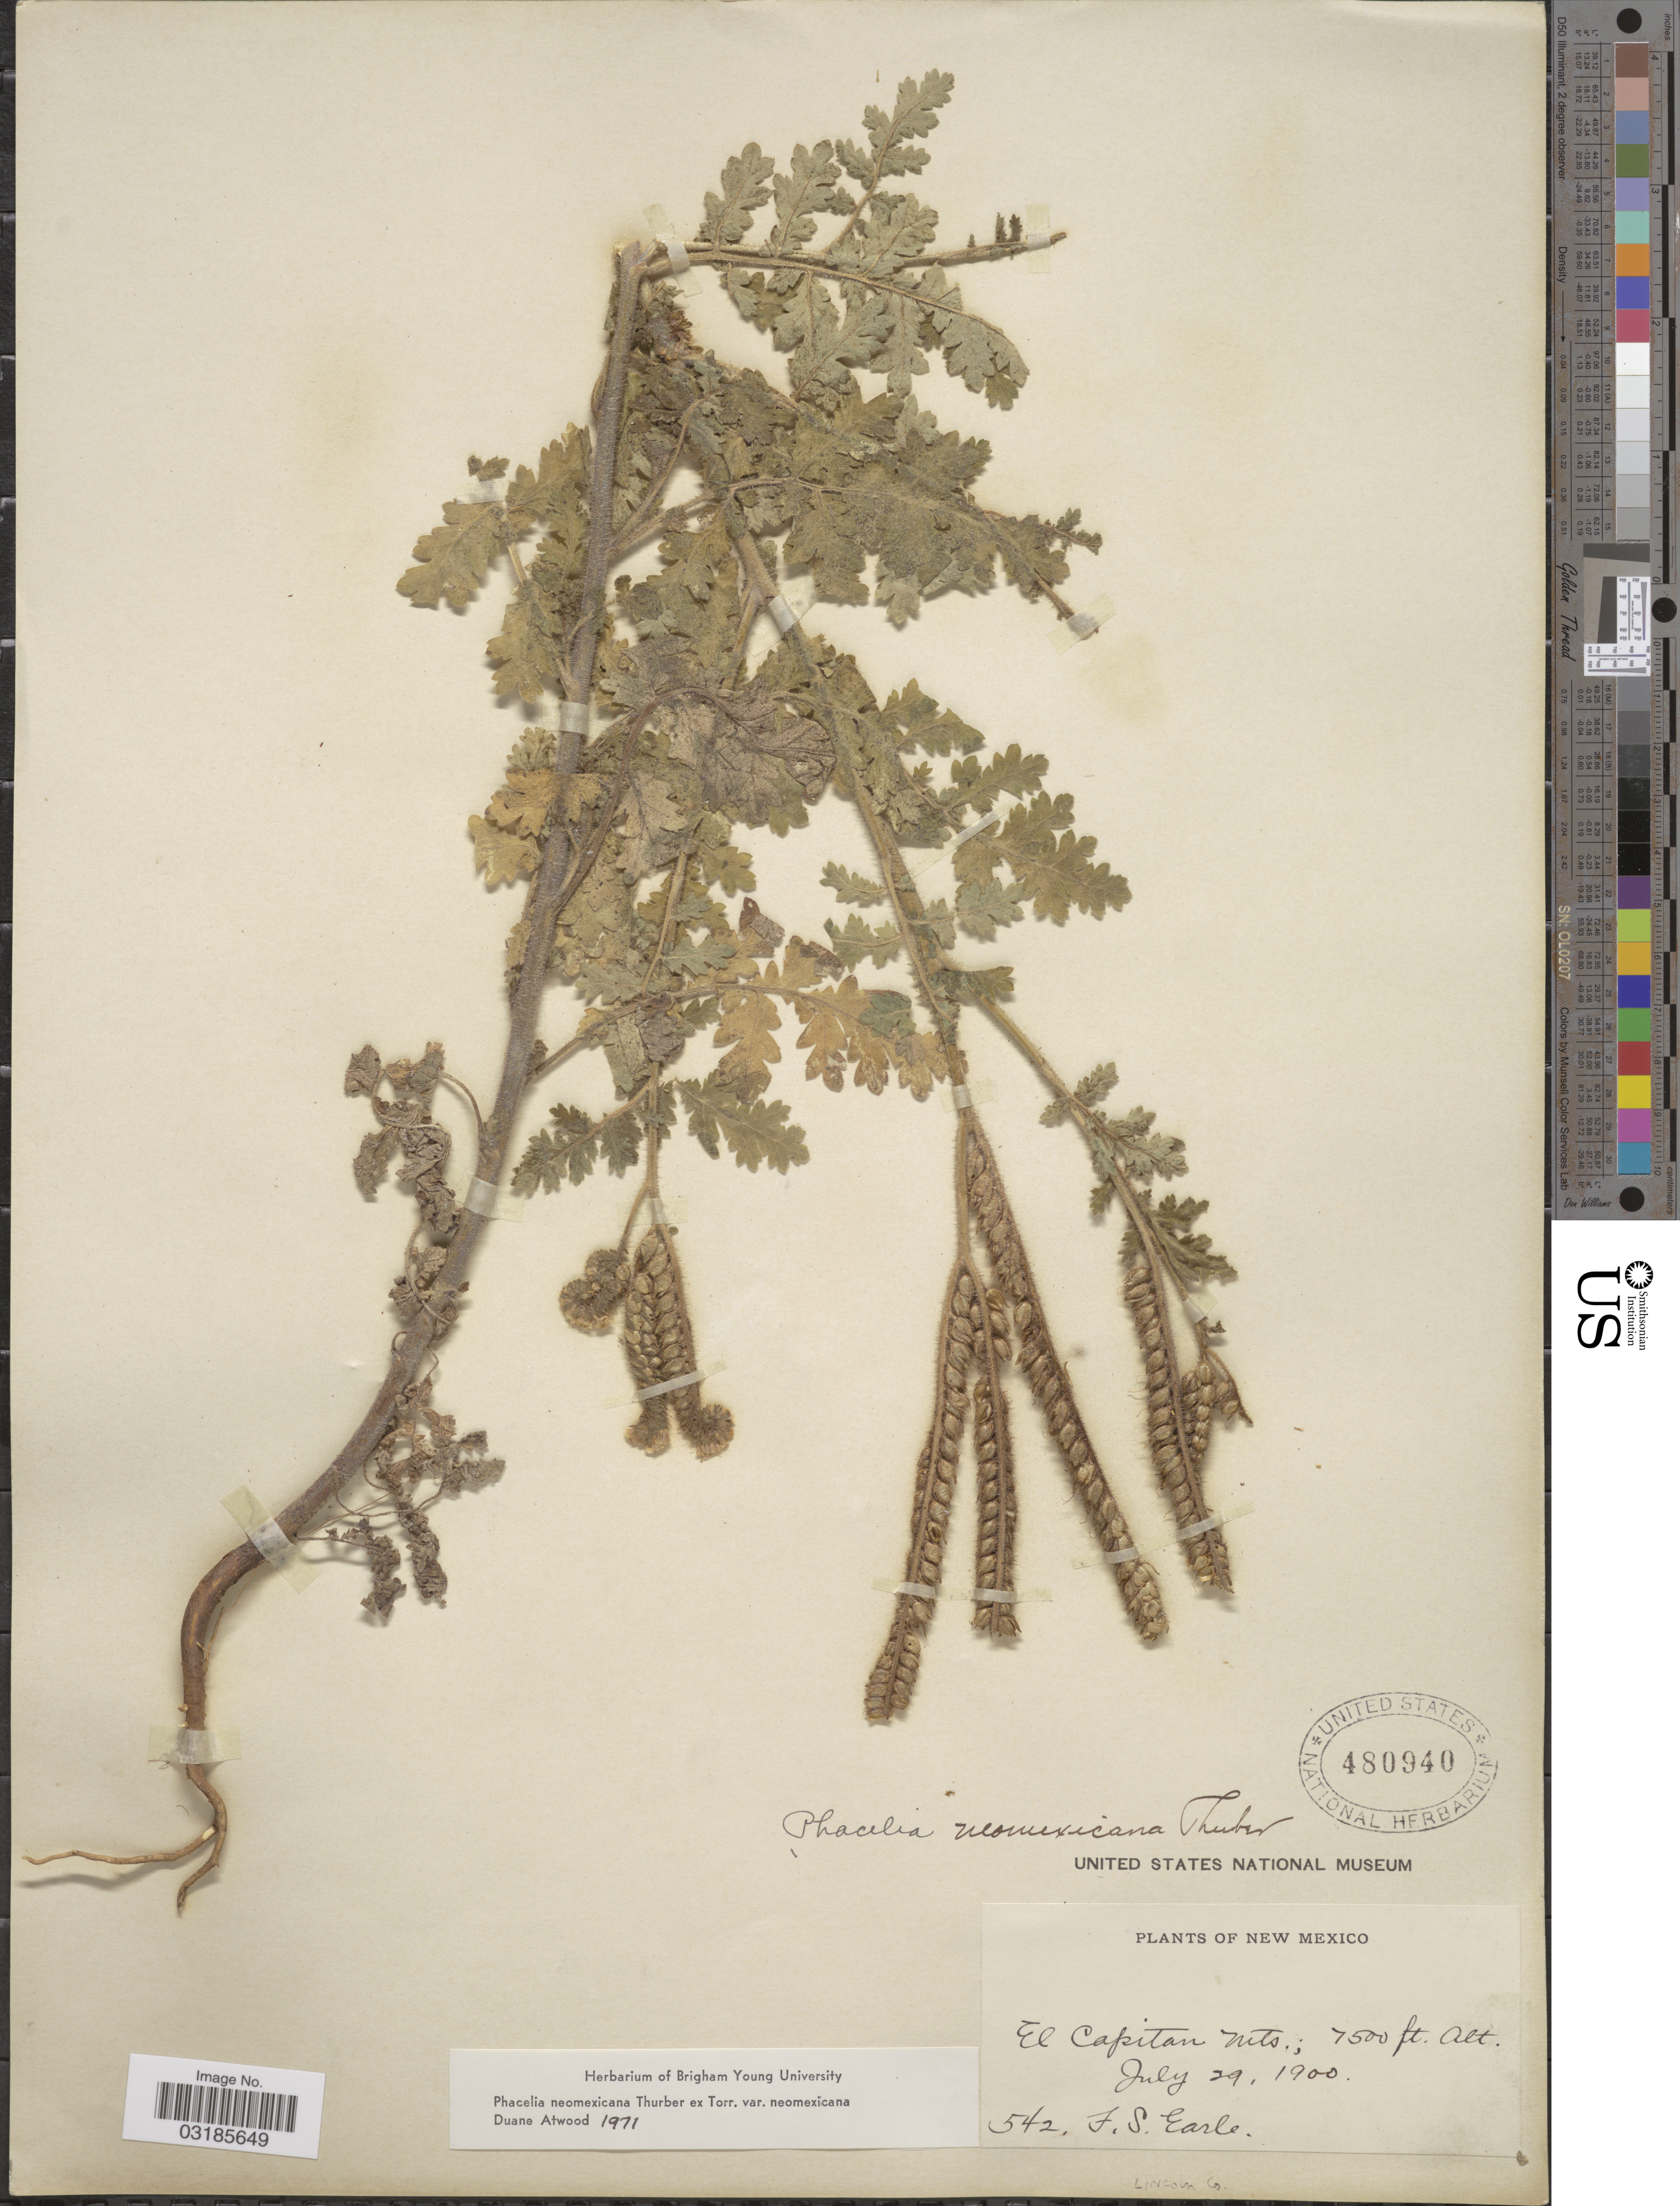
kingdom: Plantae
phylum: Tracheophyta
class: Magnoliopsida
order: Boraginales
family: Hydrophyllaceae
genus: Phacelia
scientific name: Phacelia neomexicana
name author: Thurb. ex Torr.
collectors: F. S. Earle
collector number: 542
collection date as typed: Transcribed d/m/y: /7/29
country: United States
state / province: New Mexico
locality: El Capitan Mts., Lincoln Co.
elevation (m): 2286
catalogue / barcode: US 480940